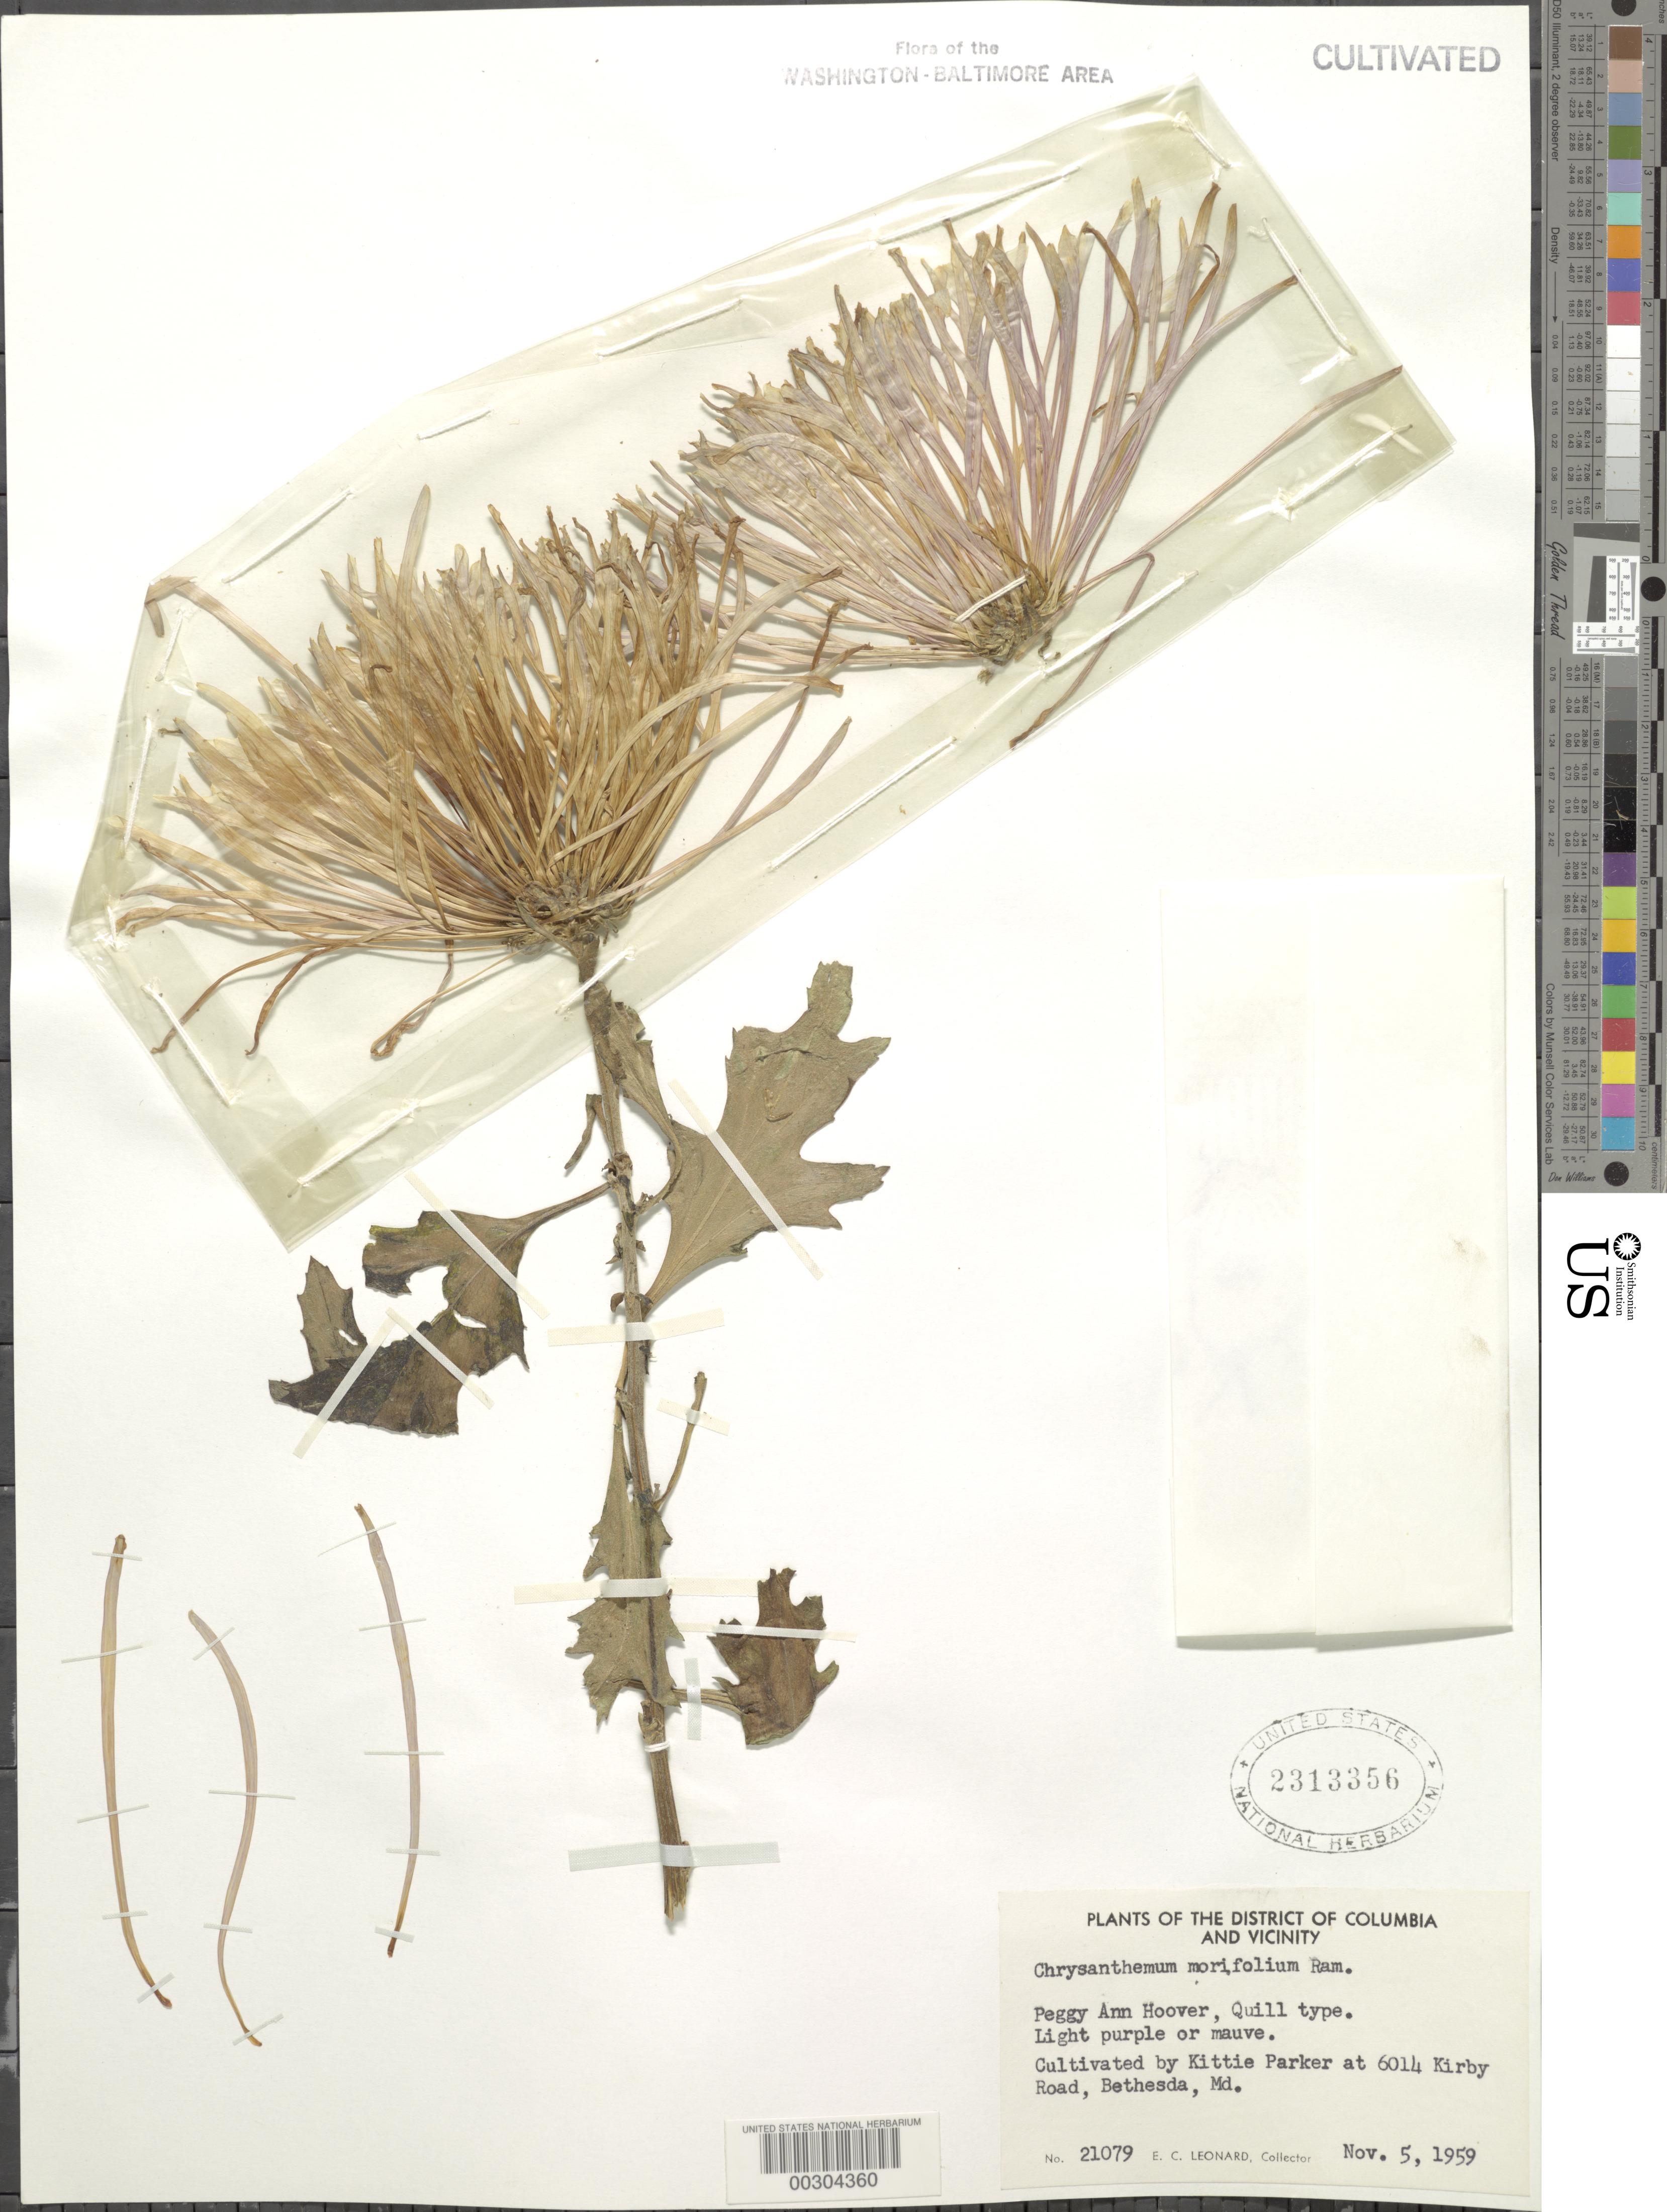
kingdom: Plantae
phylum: Tracheophyta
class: Magnoliopsida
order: Asterales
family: Asteraceae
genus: Chrysanthemum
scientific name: Chrysanthemum morifolium 'Peggy Ann Hoover'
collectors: E. C. Leonard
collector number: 21079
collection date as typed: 05 Nov 1959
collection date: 1959-11-05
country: United States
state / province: Maryland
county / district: Montgomery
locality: Bethesda, 6014 Kirby Rd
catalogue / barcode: US 2313356